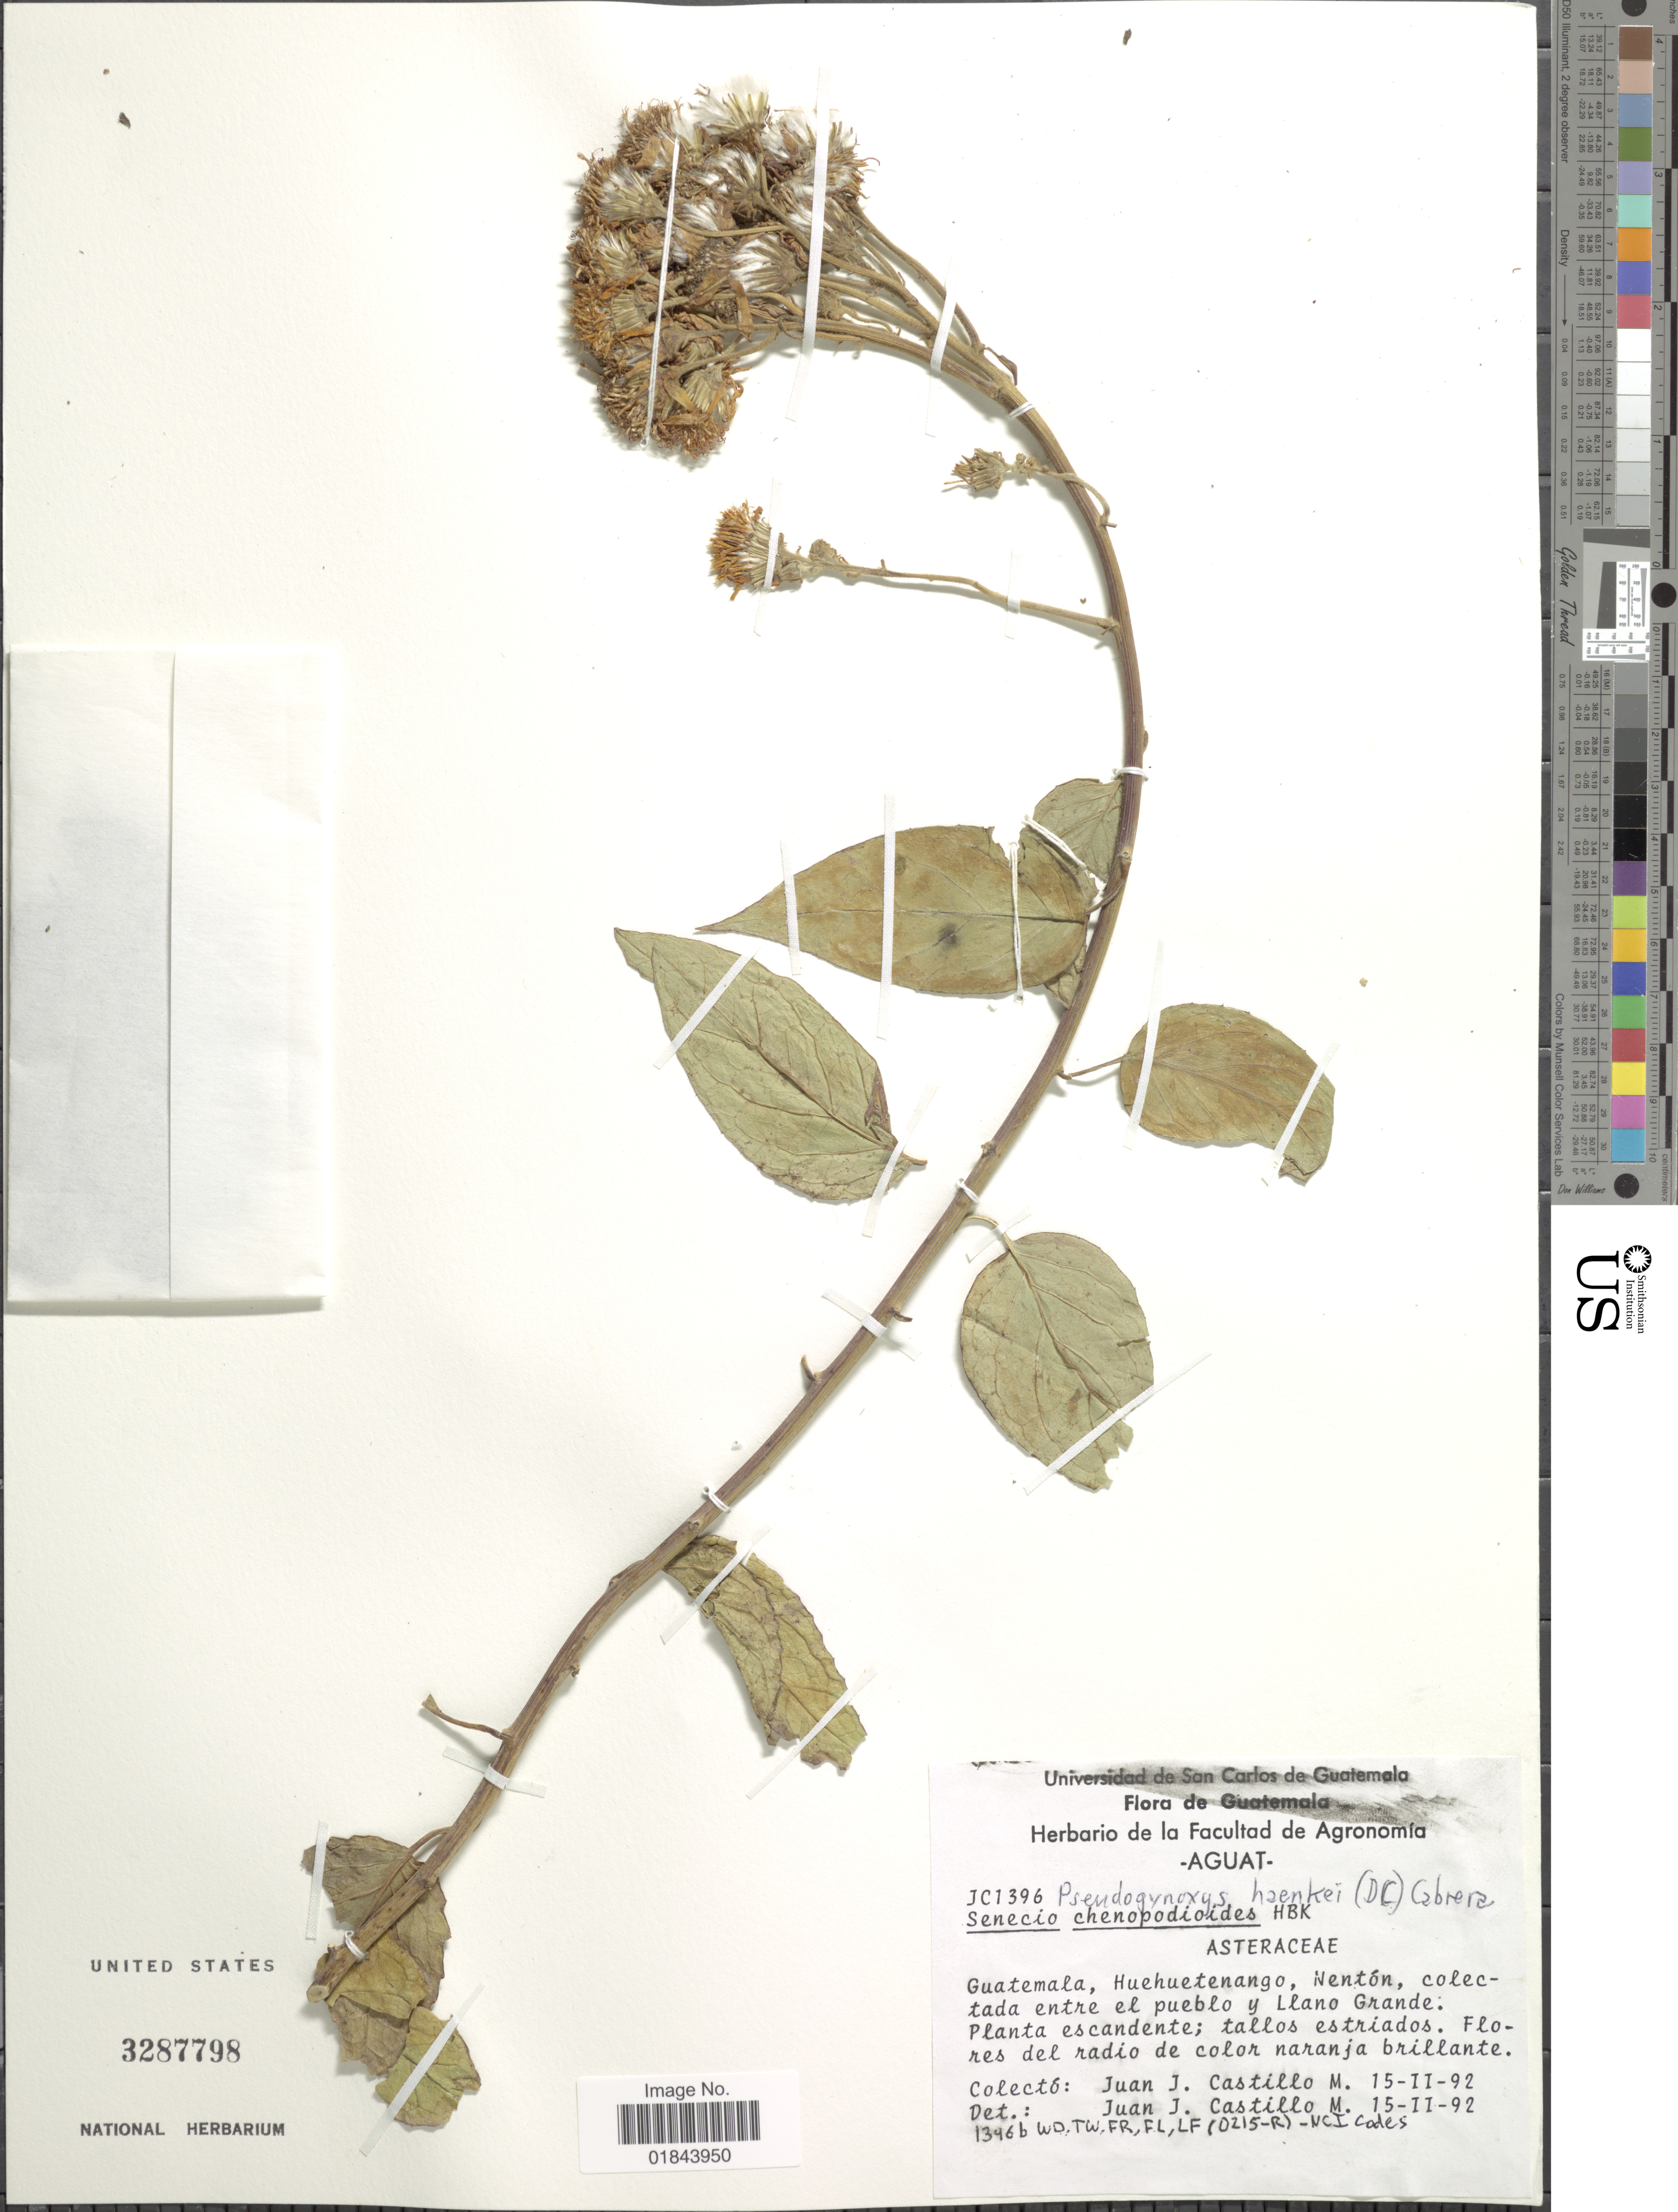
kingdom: Plantae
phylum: Tracheophyta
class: Magnoliopsida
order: Asterales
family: Asteraceae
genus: Pseudogynoxys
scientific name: Pseudogynoxys haenkei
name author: (DC.) Cabrera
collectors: J. Castillo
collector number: JC1396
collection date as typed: Transcribed d/m/y: 15/2/92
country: Guatemala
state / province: Huehuetenango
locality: Nentón , colectada entre vel pueblo y LLano Grande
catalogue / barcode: US 3287798